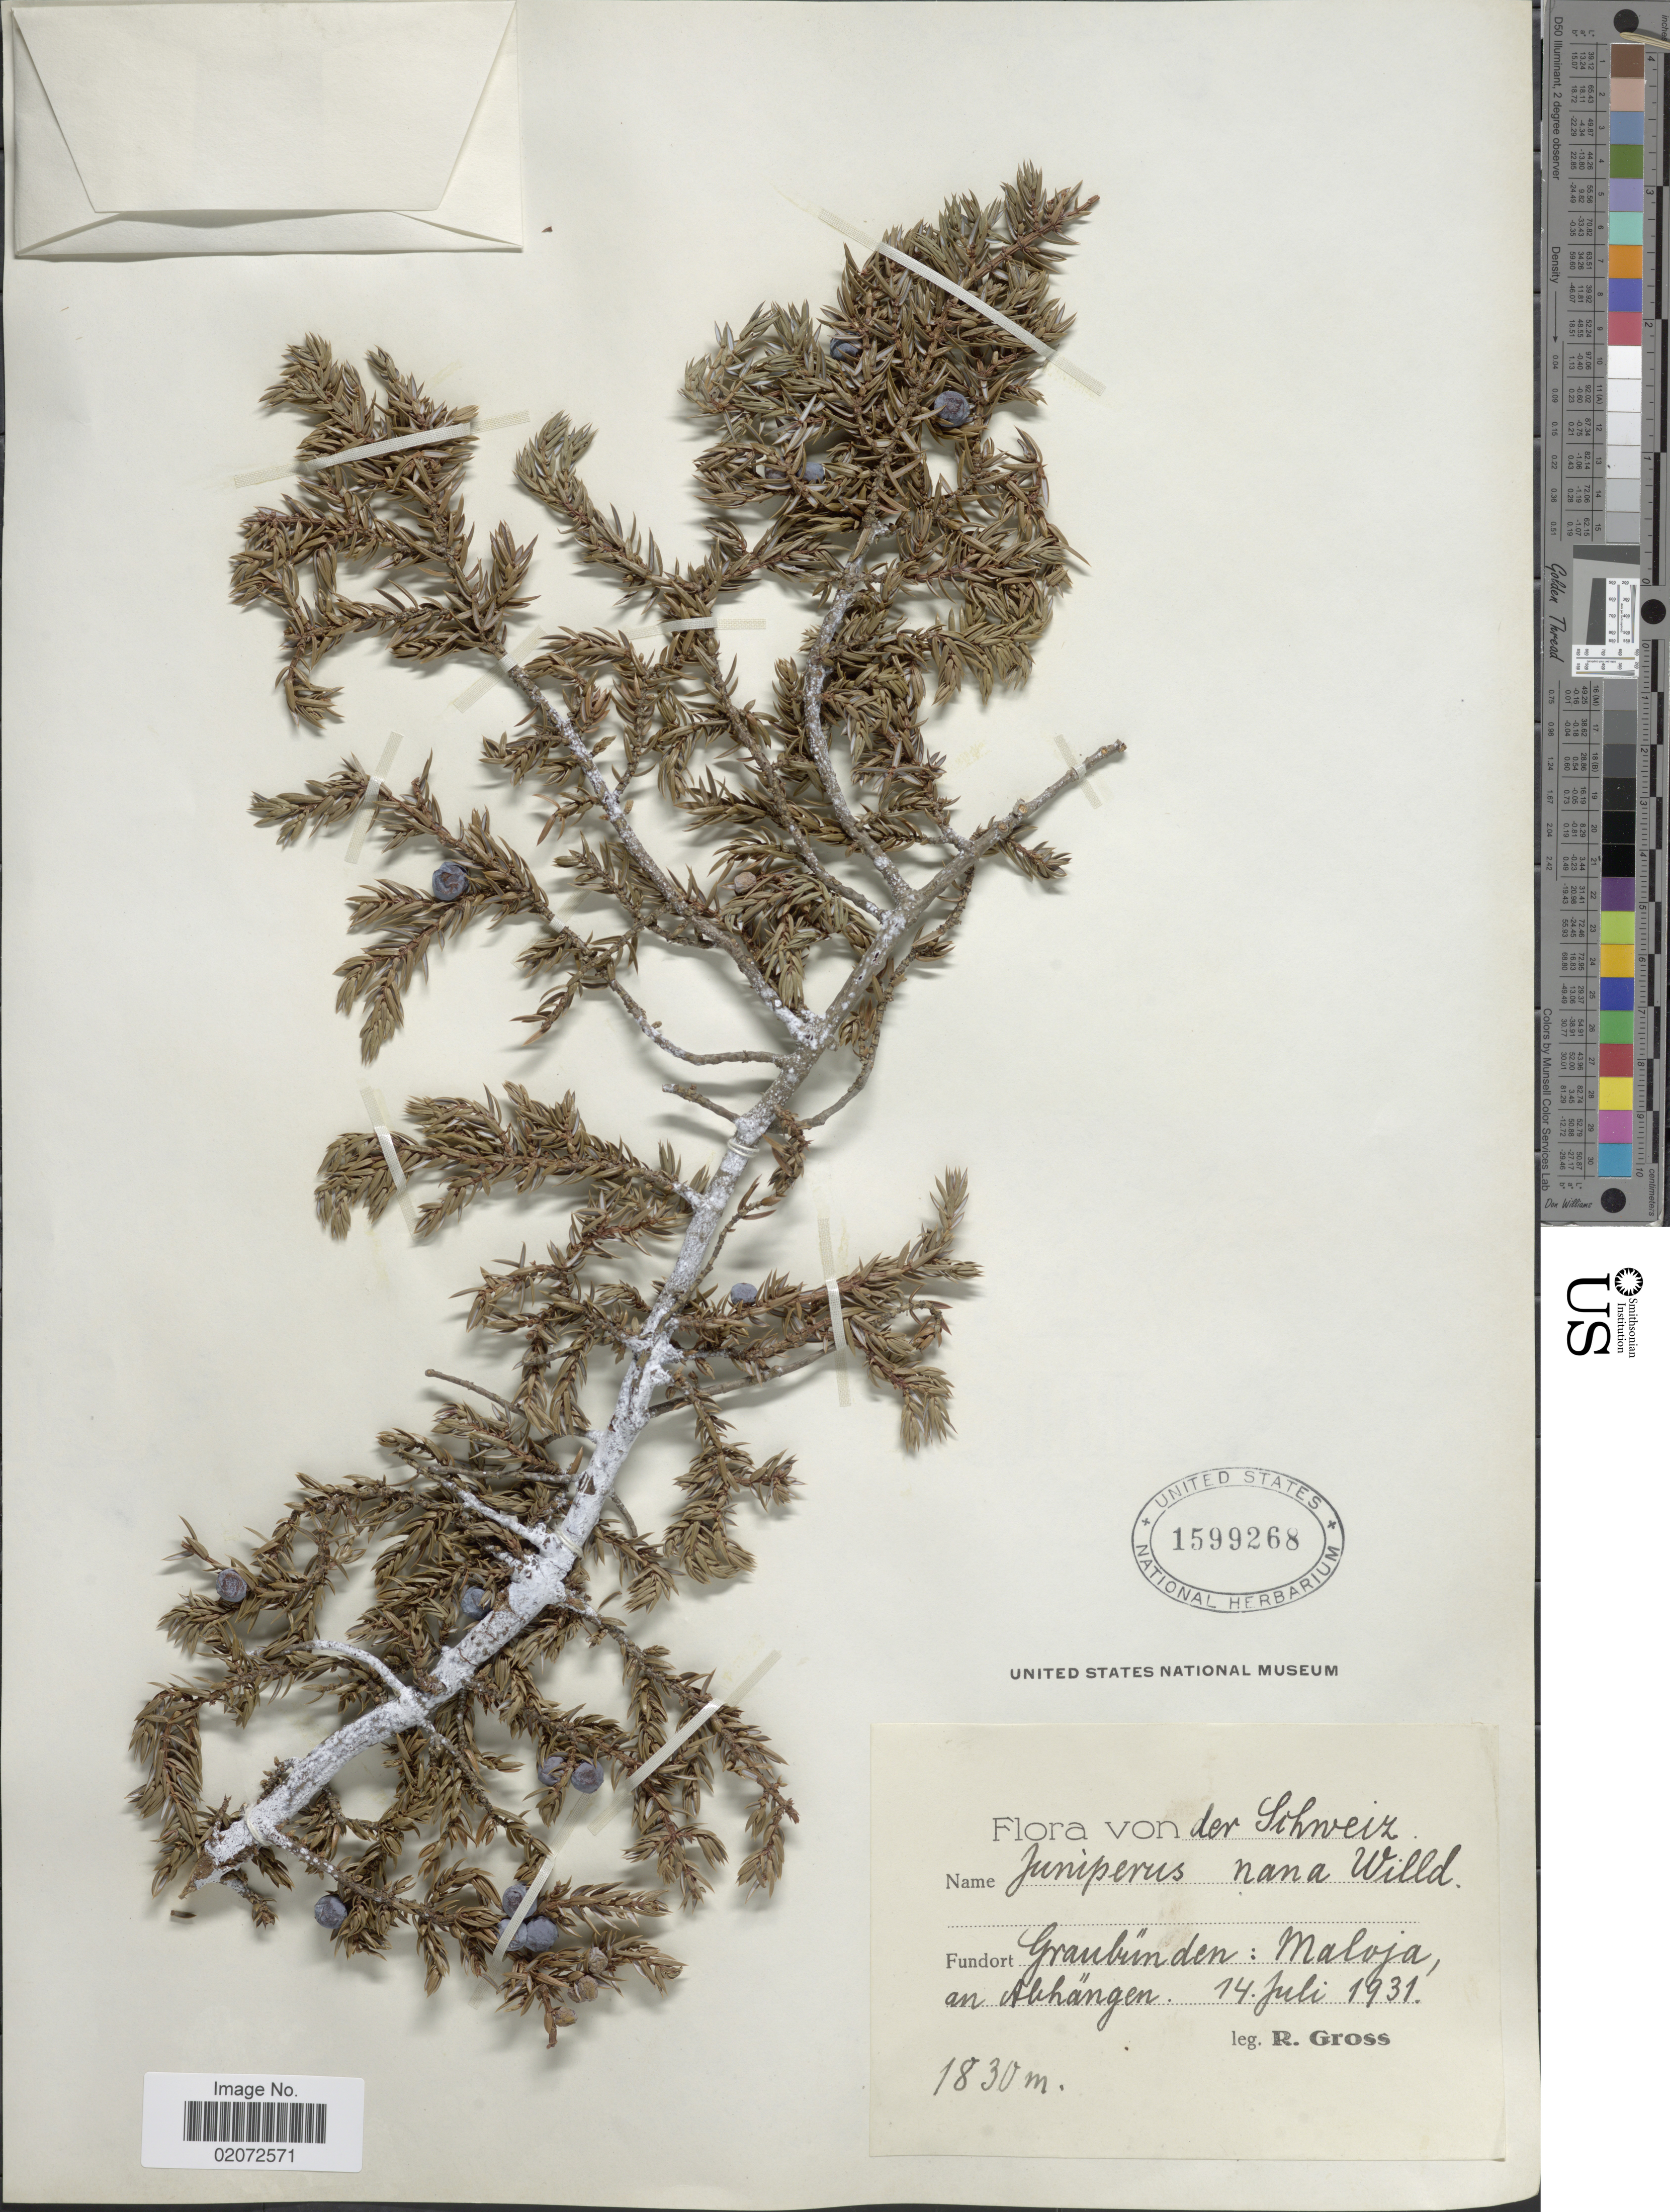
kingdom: Plantae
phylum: Tracheophyta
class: Pinopsida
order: Pinales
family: Cupressaceae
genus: Juniperus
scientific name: Juniperus communis subsp. nana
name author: (Willd.) Syme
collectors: R. Gross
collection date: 1931-07-14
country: Switzerland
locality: Von der Schweiz. Graubinden: Maloja, an Abhangen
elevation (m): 1830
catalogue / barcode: US 1599268